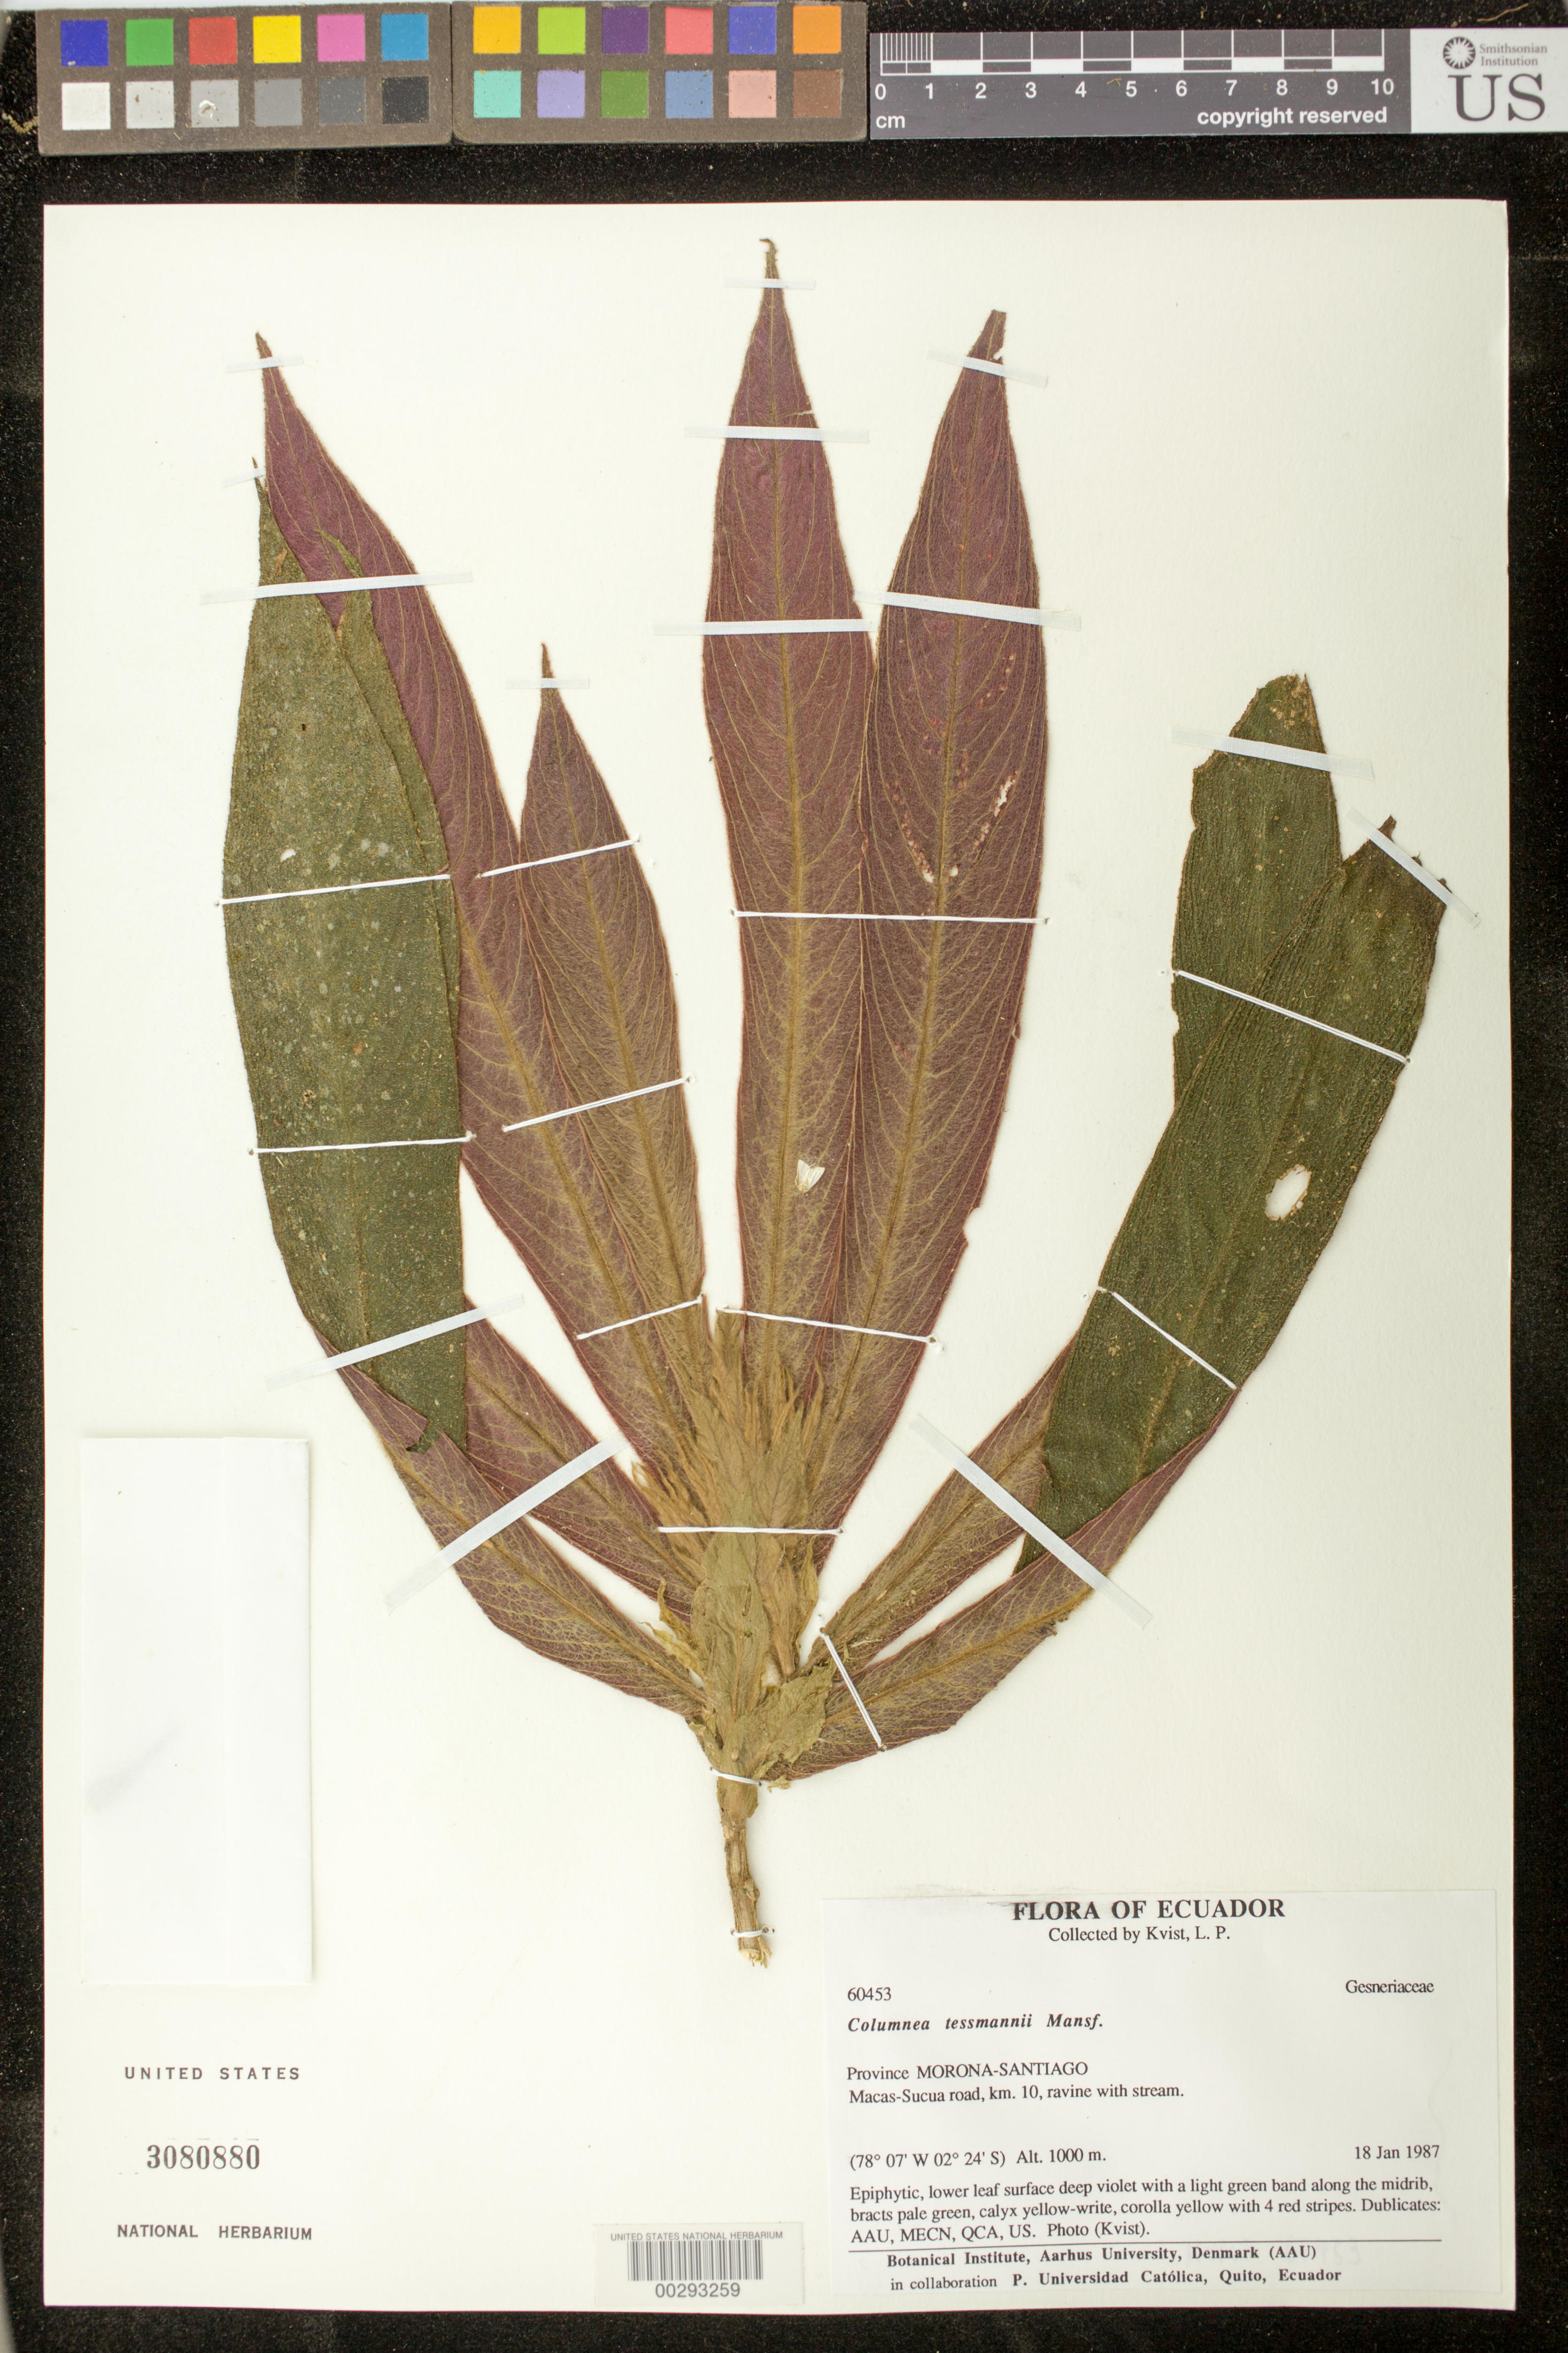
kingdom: Plantae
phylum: Tracheophyta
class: Magnoliopsida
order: Lamiales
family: Gesneriaceae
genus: Columnea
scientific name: Columnea tessmannii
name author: Mansf.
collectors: L. P. Kvist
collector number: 60453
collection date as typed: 18 Jan 1987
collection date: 1987-01-18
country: Ecuador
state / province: Morona-Santiago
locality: Macas - Sucua road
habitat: Ravine with stream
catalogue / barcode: US 3080880